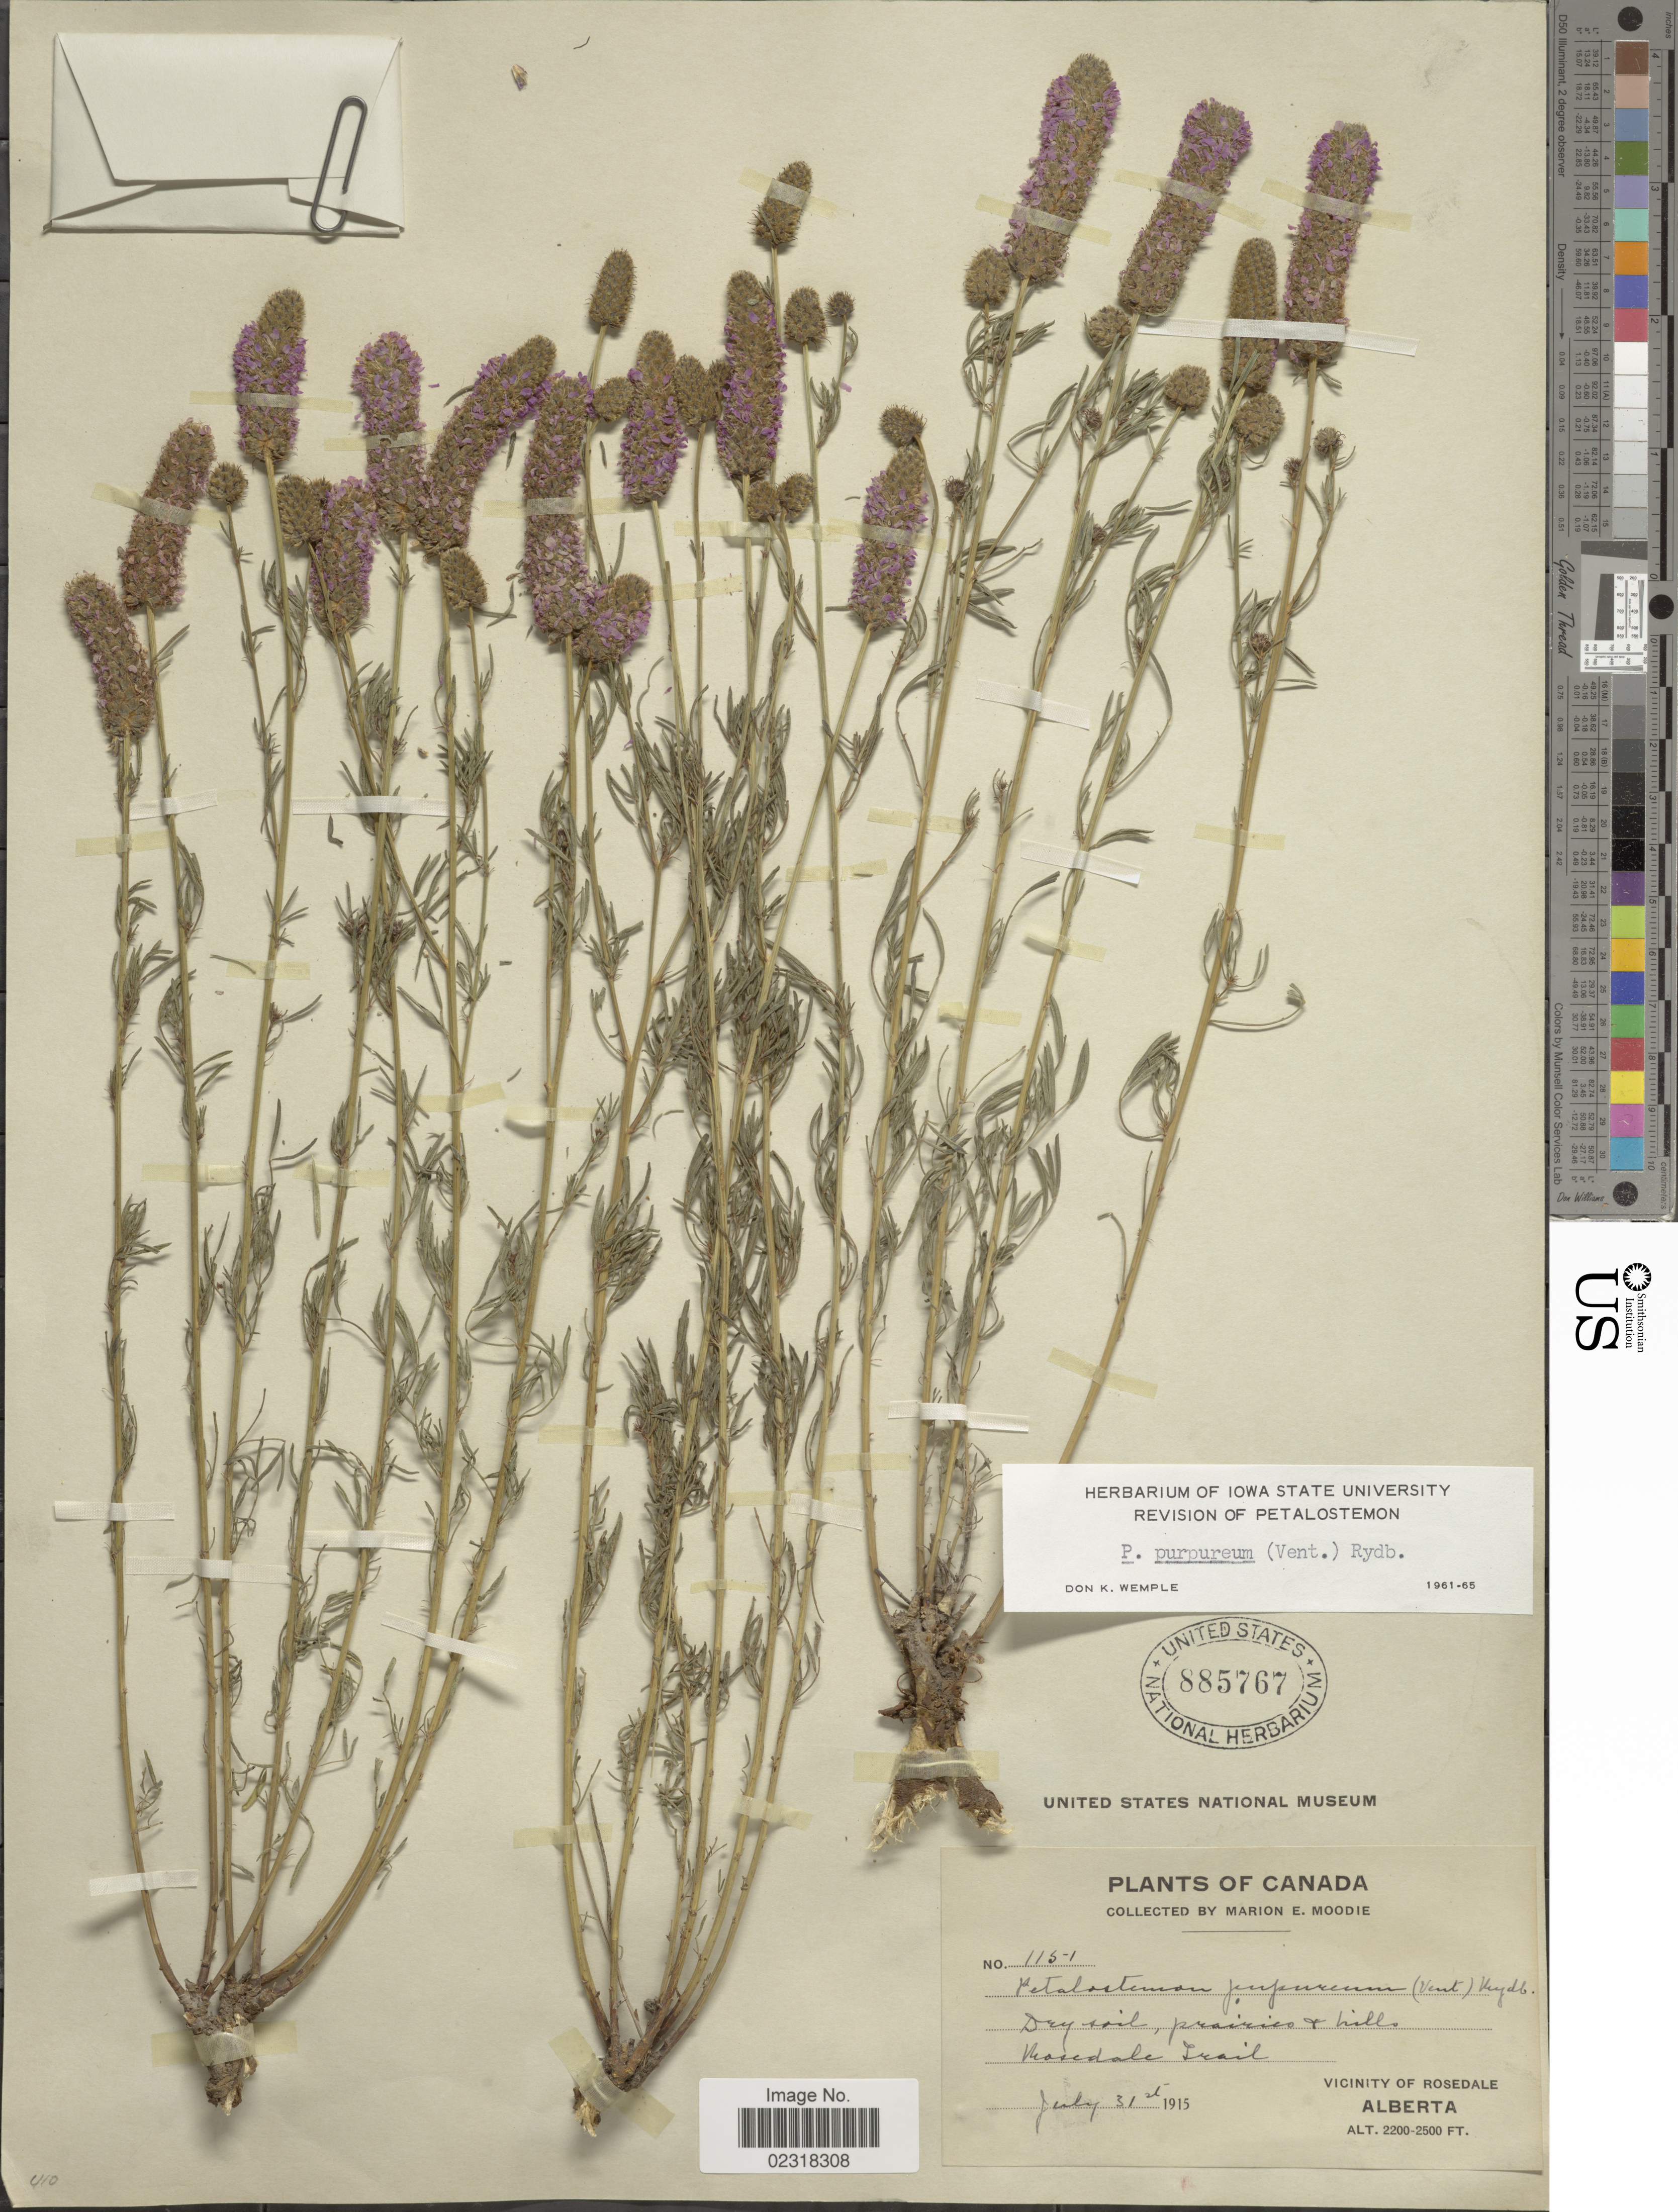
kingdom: Plantae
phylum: Tracheophyta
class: Magnoliopsida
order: Fabales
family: Fabaceae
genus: Dalea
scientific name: Dalea purpurea var. purpurea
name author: Vent.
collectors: M. E. Moodie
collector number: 1151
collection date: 1915-07-31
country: Canada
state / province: Alberta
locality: Dry soil, prairies + hills, Mosedale Trail, Vicinity of Rosedale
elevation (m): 671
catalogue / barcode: US 885767